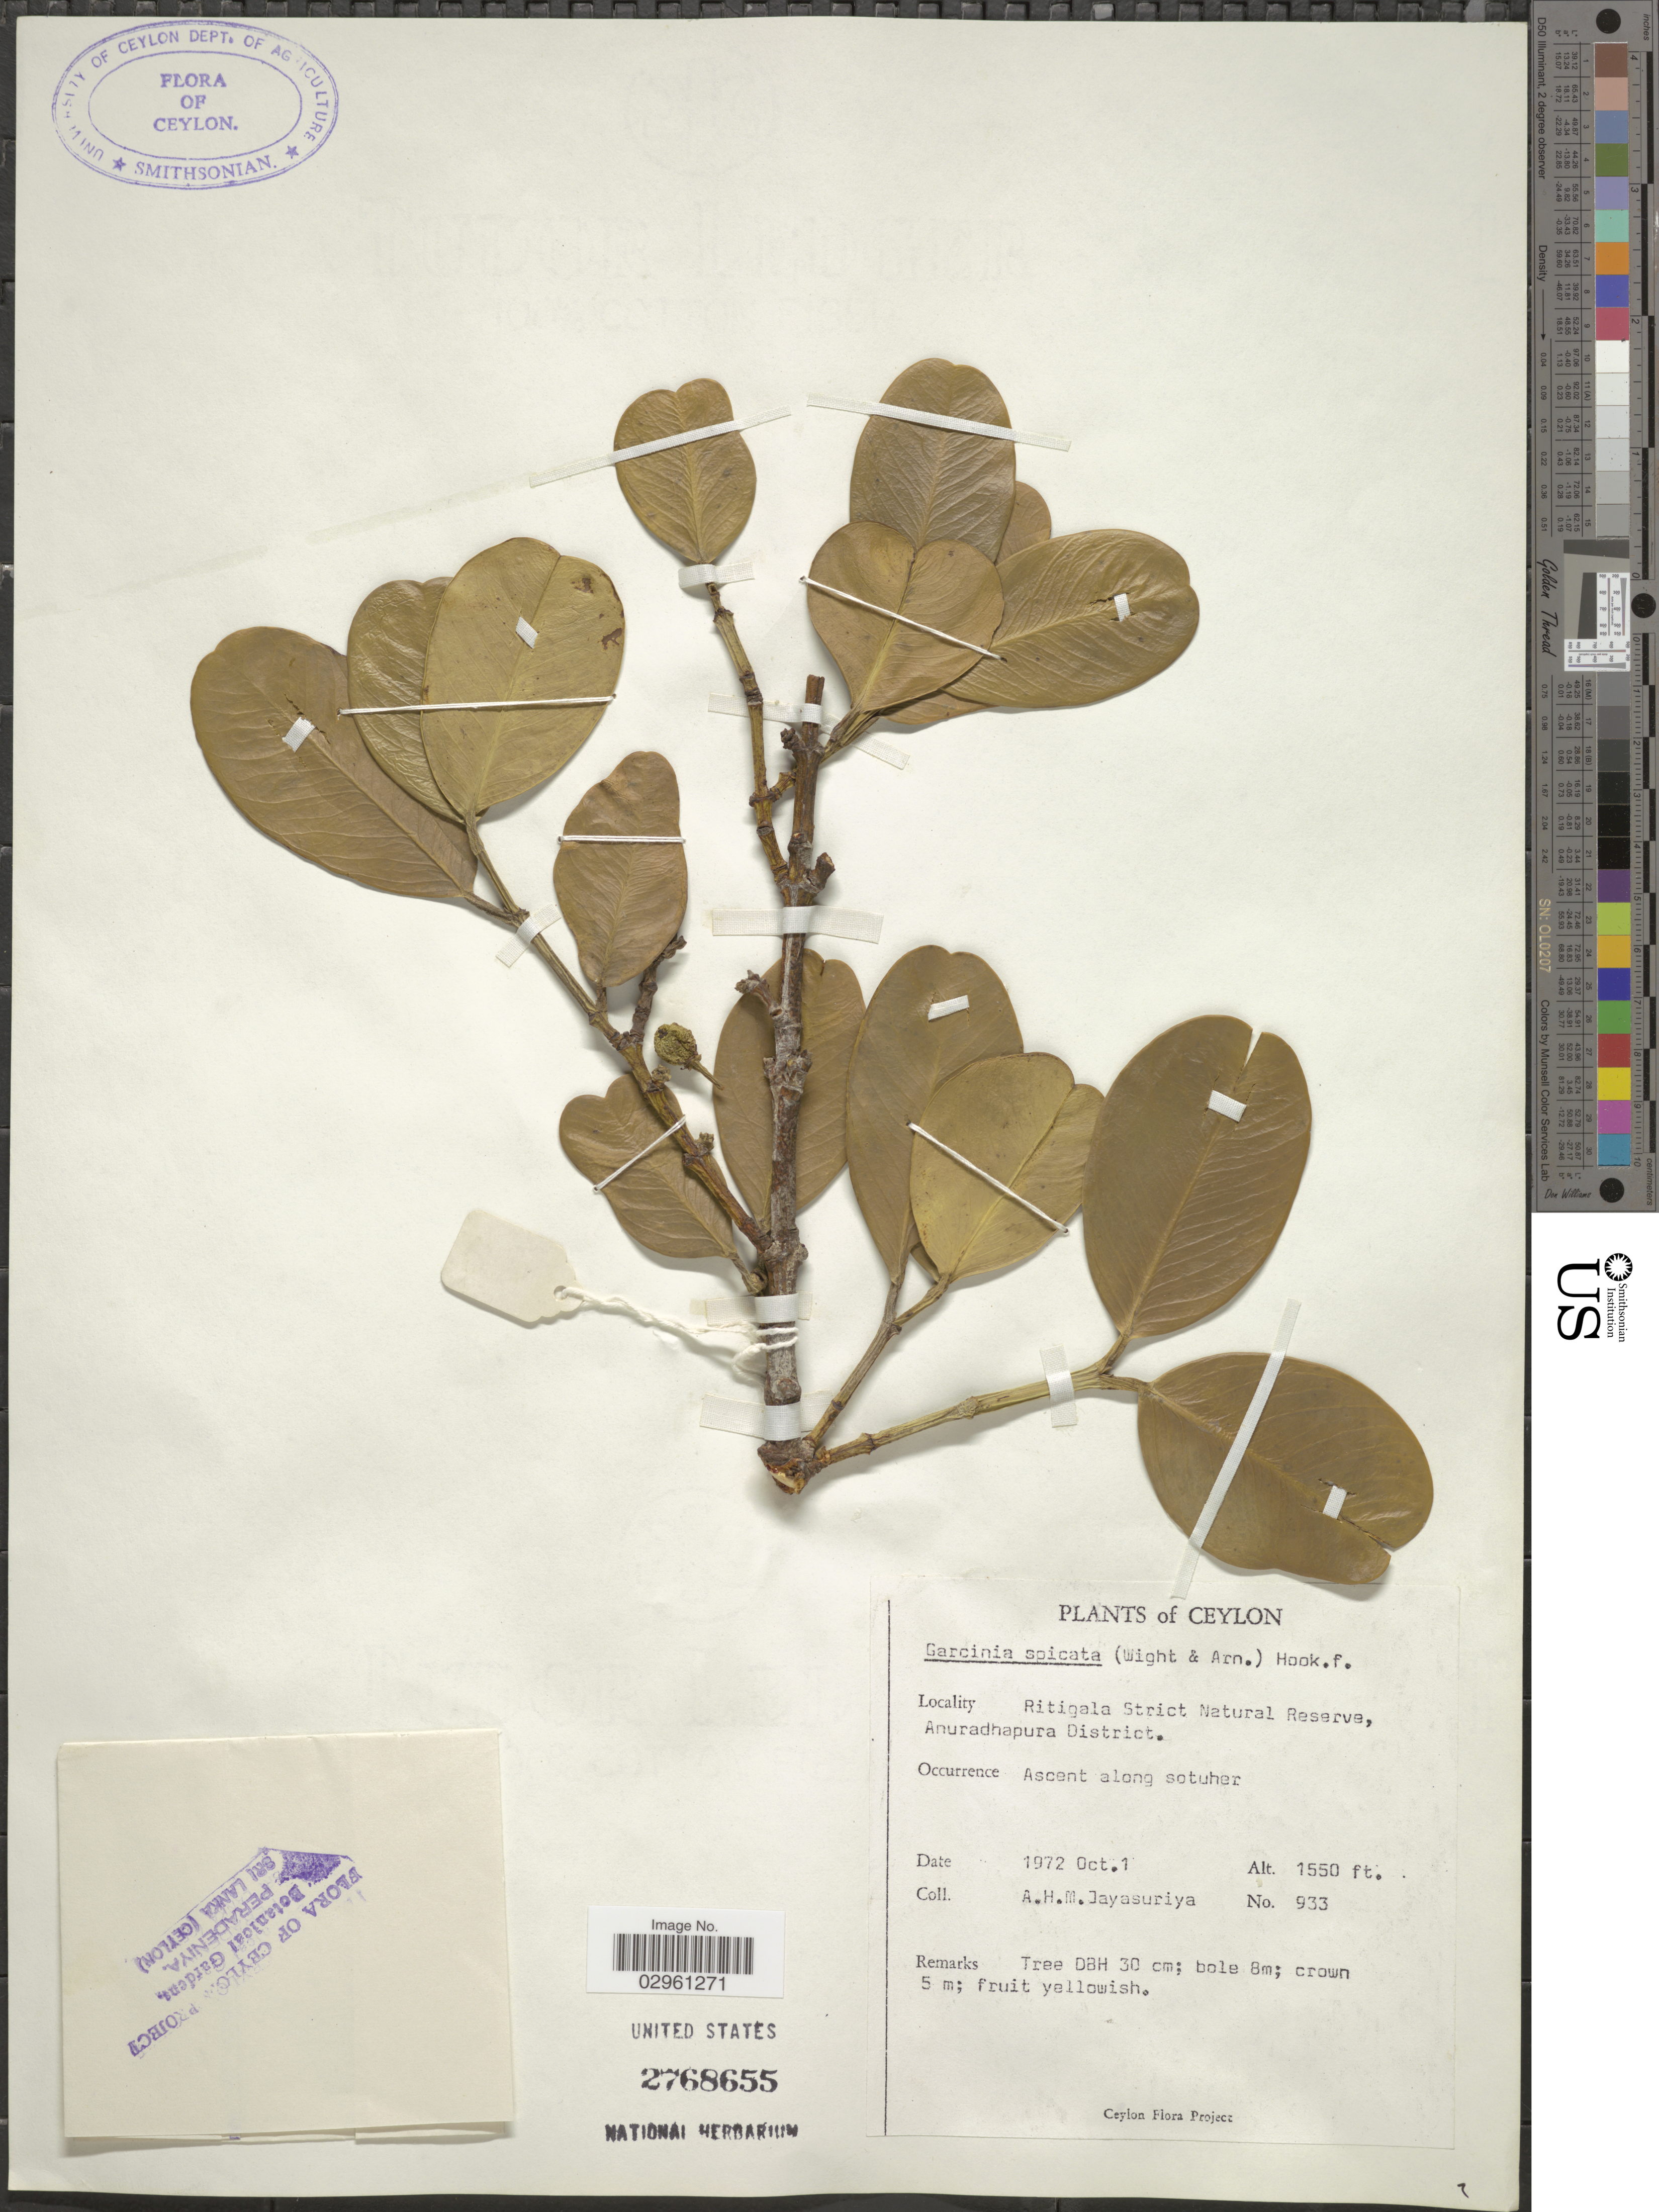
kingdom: Plantae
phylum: Tracheophyta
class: Magnoliopsida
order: Malpighiales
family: Clusiaceae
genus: Garcinia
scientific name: Garcinia spicata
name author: Hook. f.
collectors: A. H. Jayasuriya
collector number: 933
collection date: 1972-10-01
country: Sri Lanka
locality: Ceylon. Ritigala Strict Natural Reserve, Anuradhapura District.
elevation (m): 472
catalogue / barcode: US 2768655